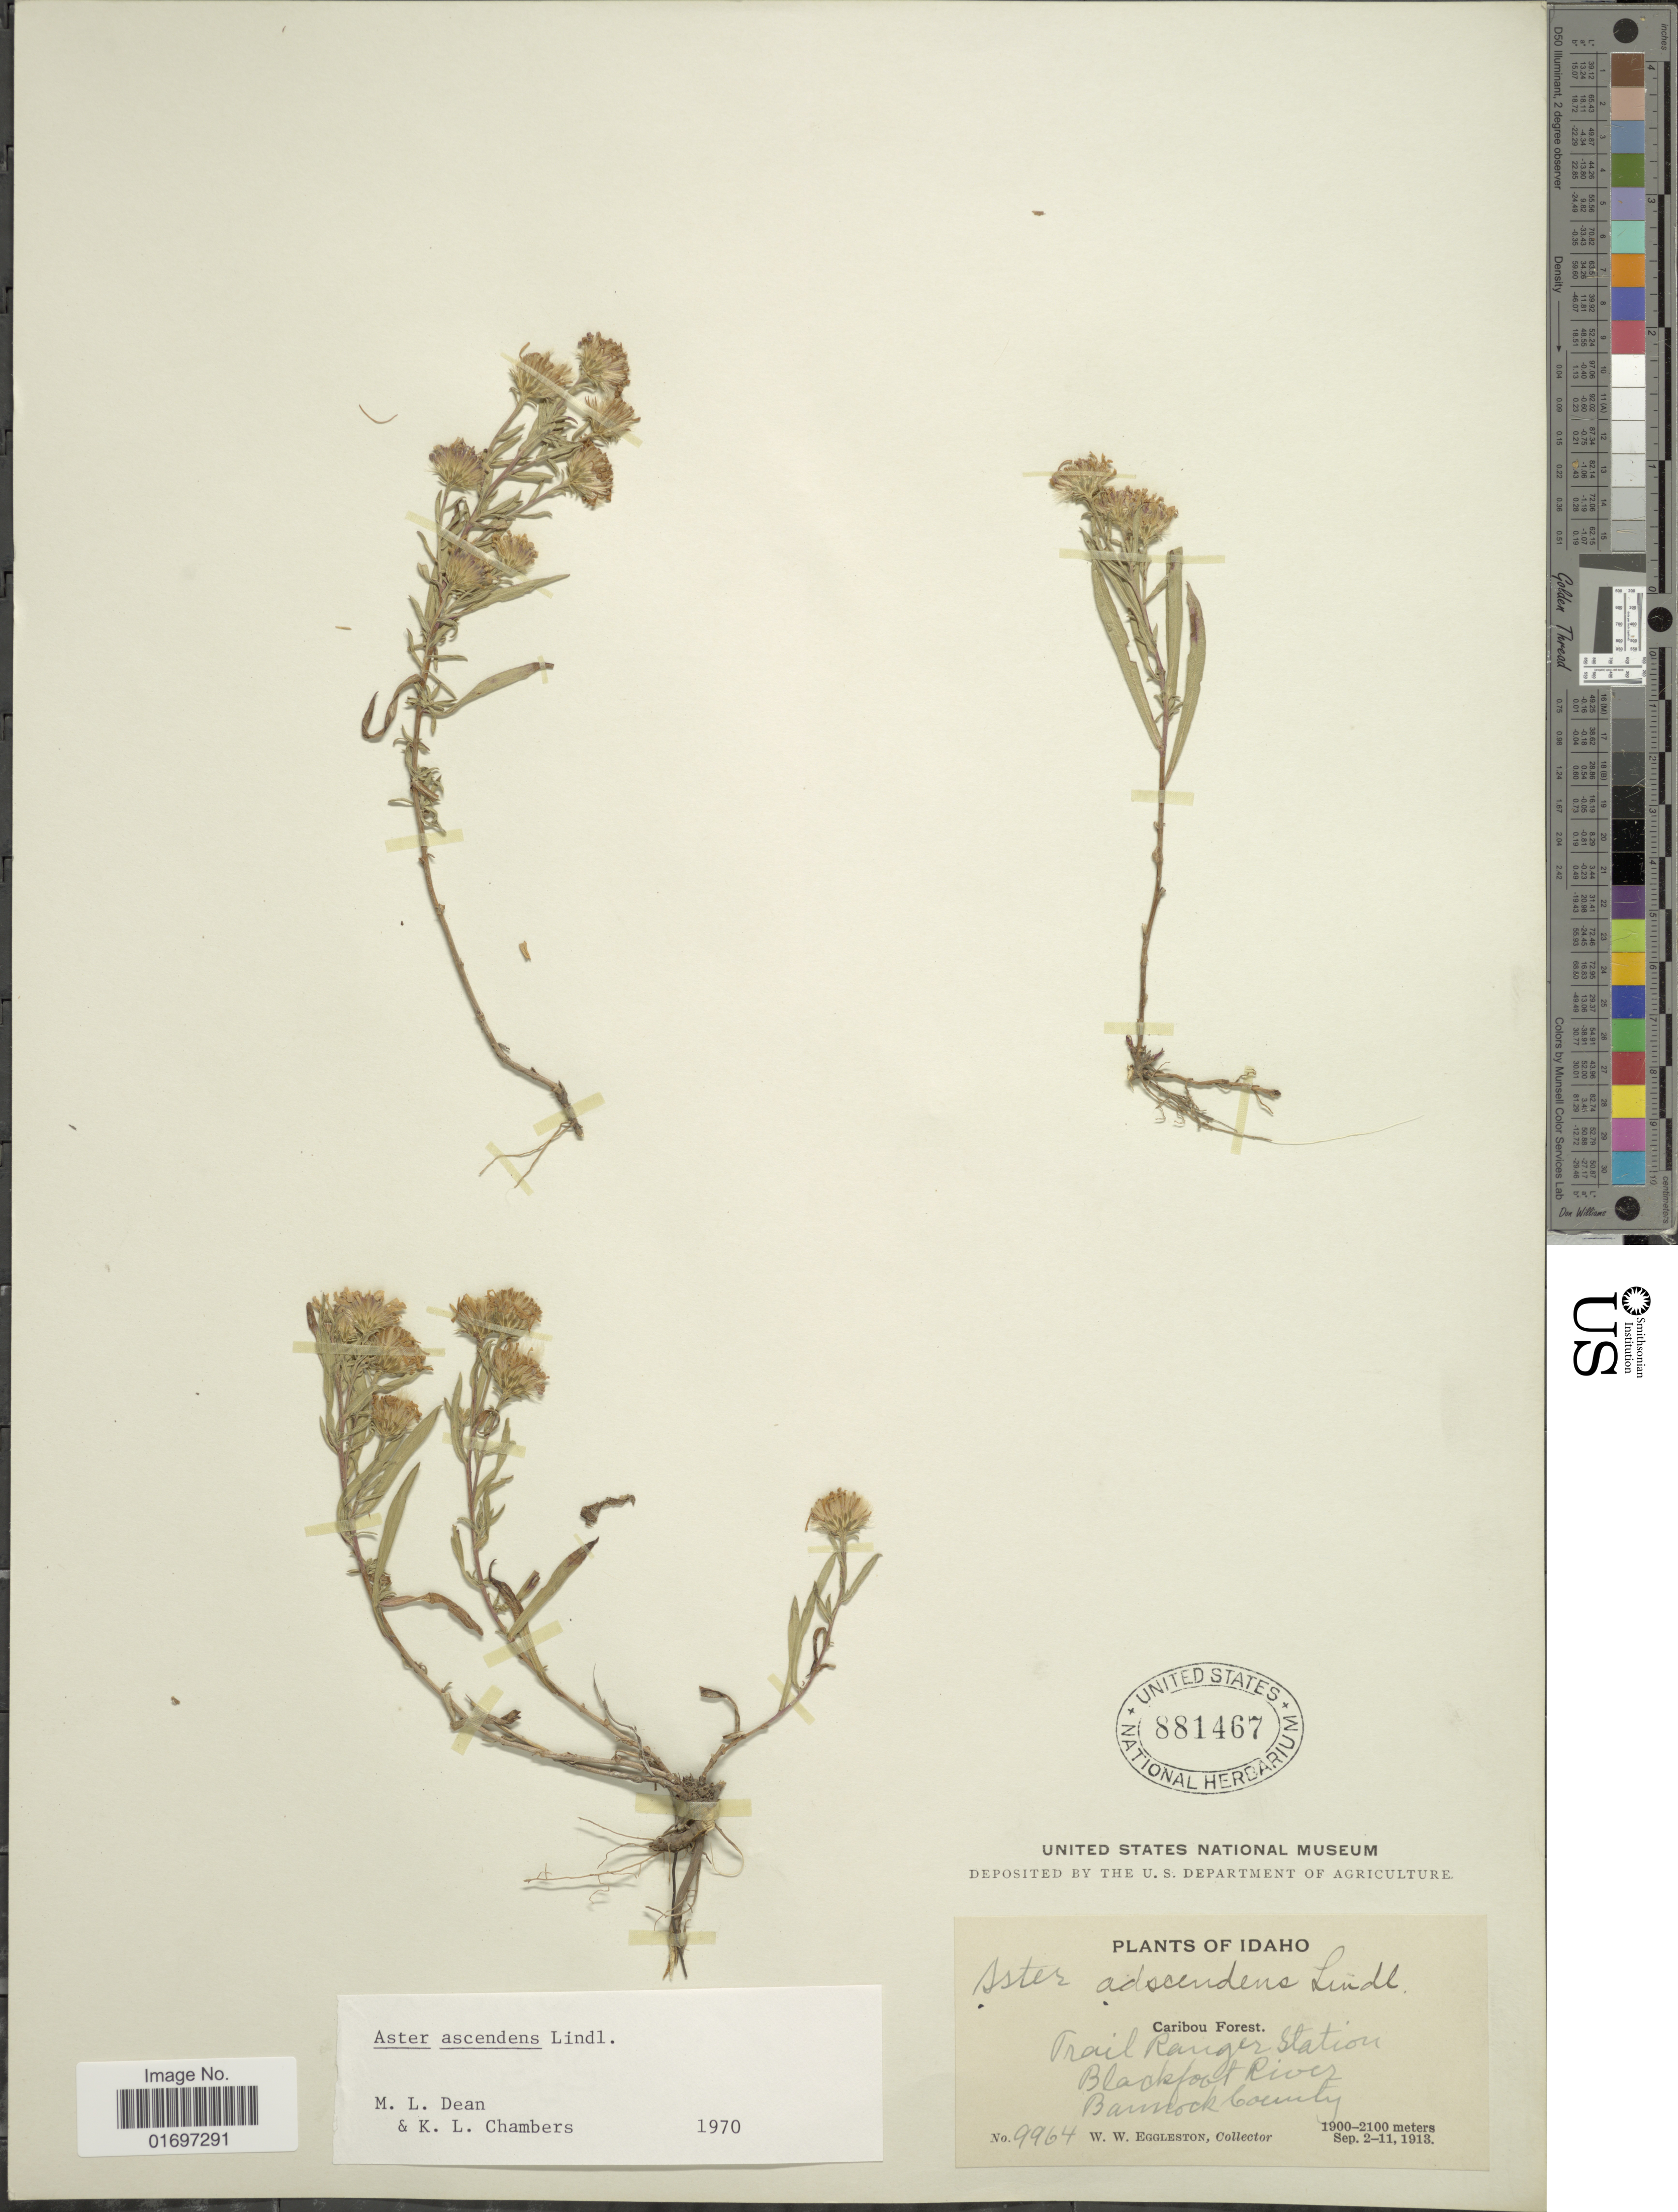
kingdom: Plantae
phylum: Tracheophyta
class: Magnoliopsida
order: Asterales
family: Asteraceae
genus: Symphyotrichum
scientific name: Symphyotrichum ascendens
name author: (Lindl.) G.L. Nesom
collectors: W. W. Eggleston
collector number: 9964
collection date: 1913-09-02/1913-09-11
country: United States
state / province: Idaho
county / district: Bannock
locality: Caribou Forest. Trail Ranger Station. Blackfoot River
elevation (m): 1900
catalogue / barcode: US 881467